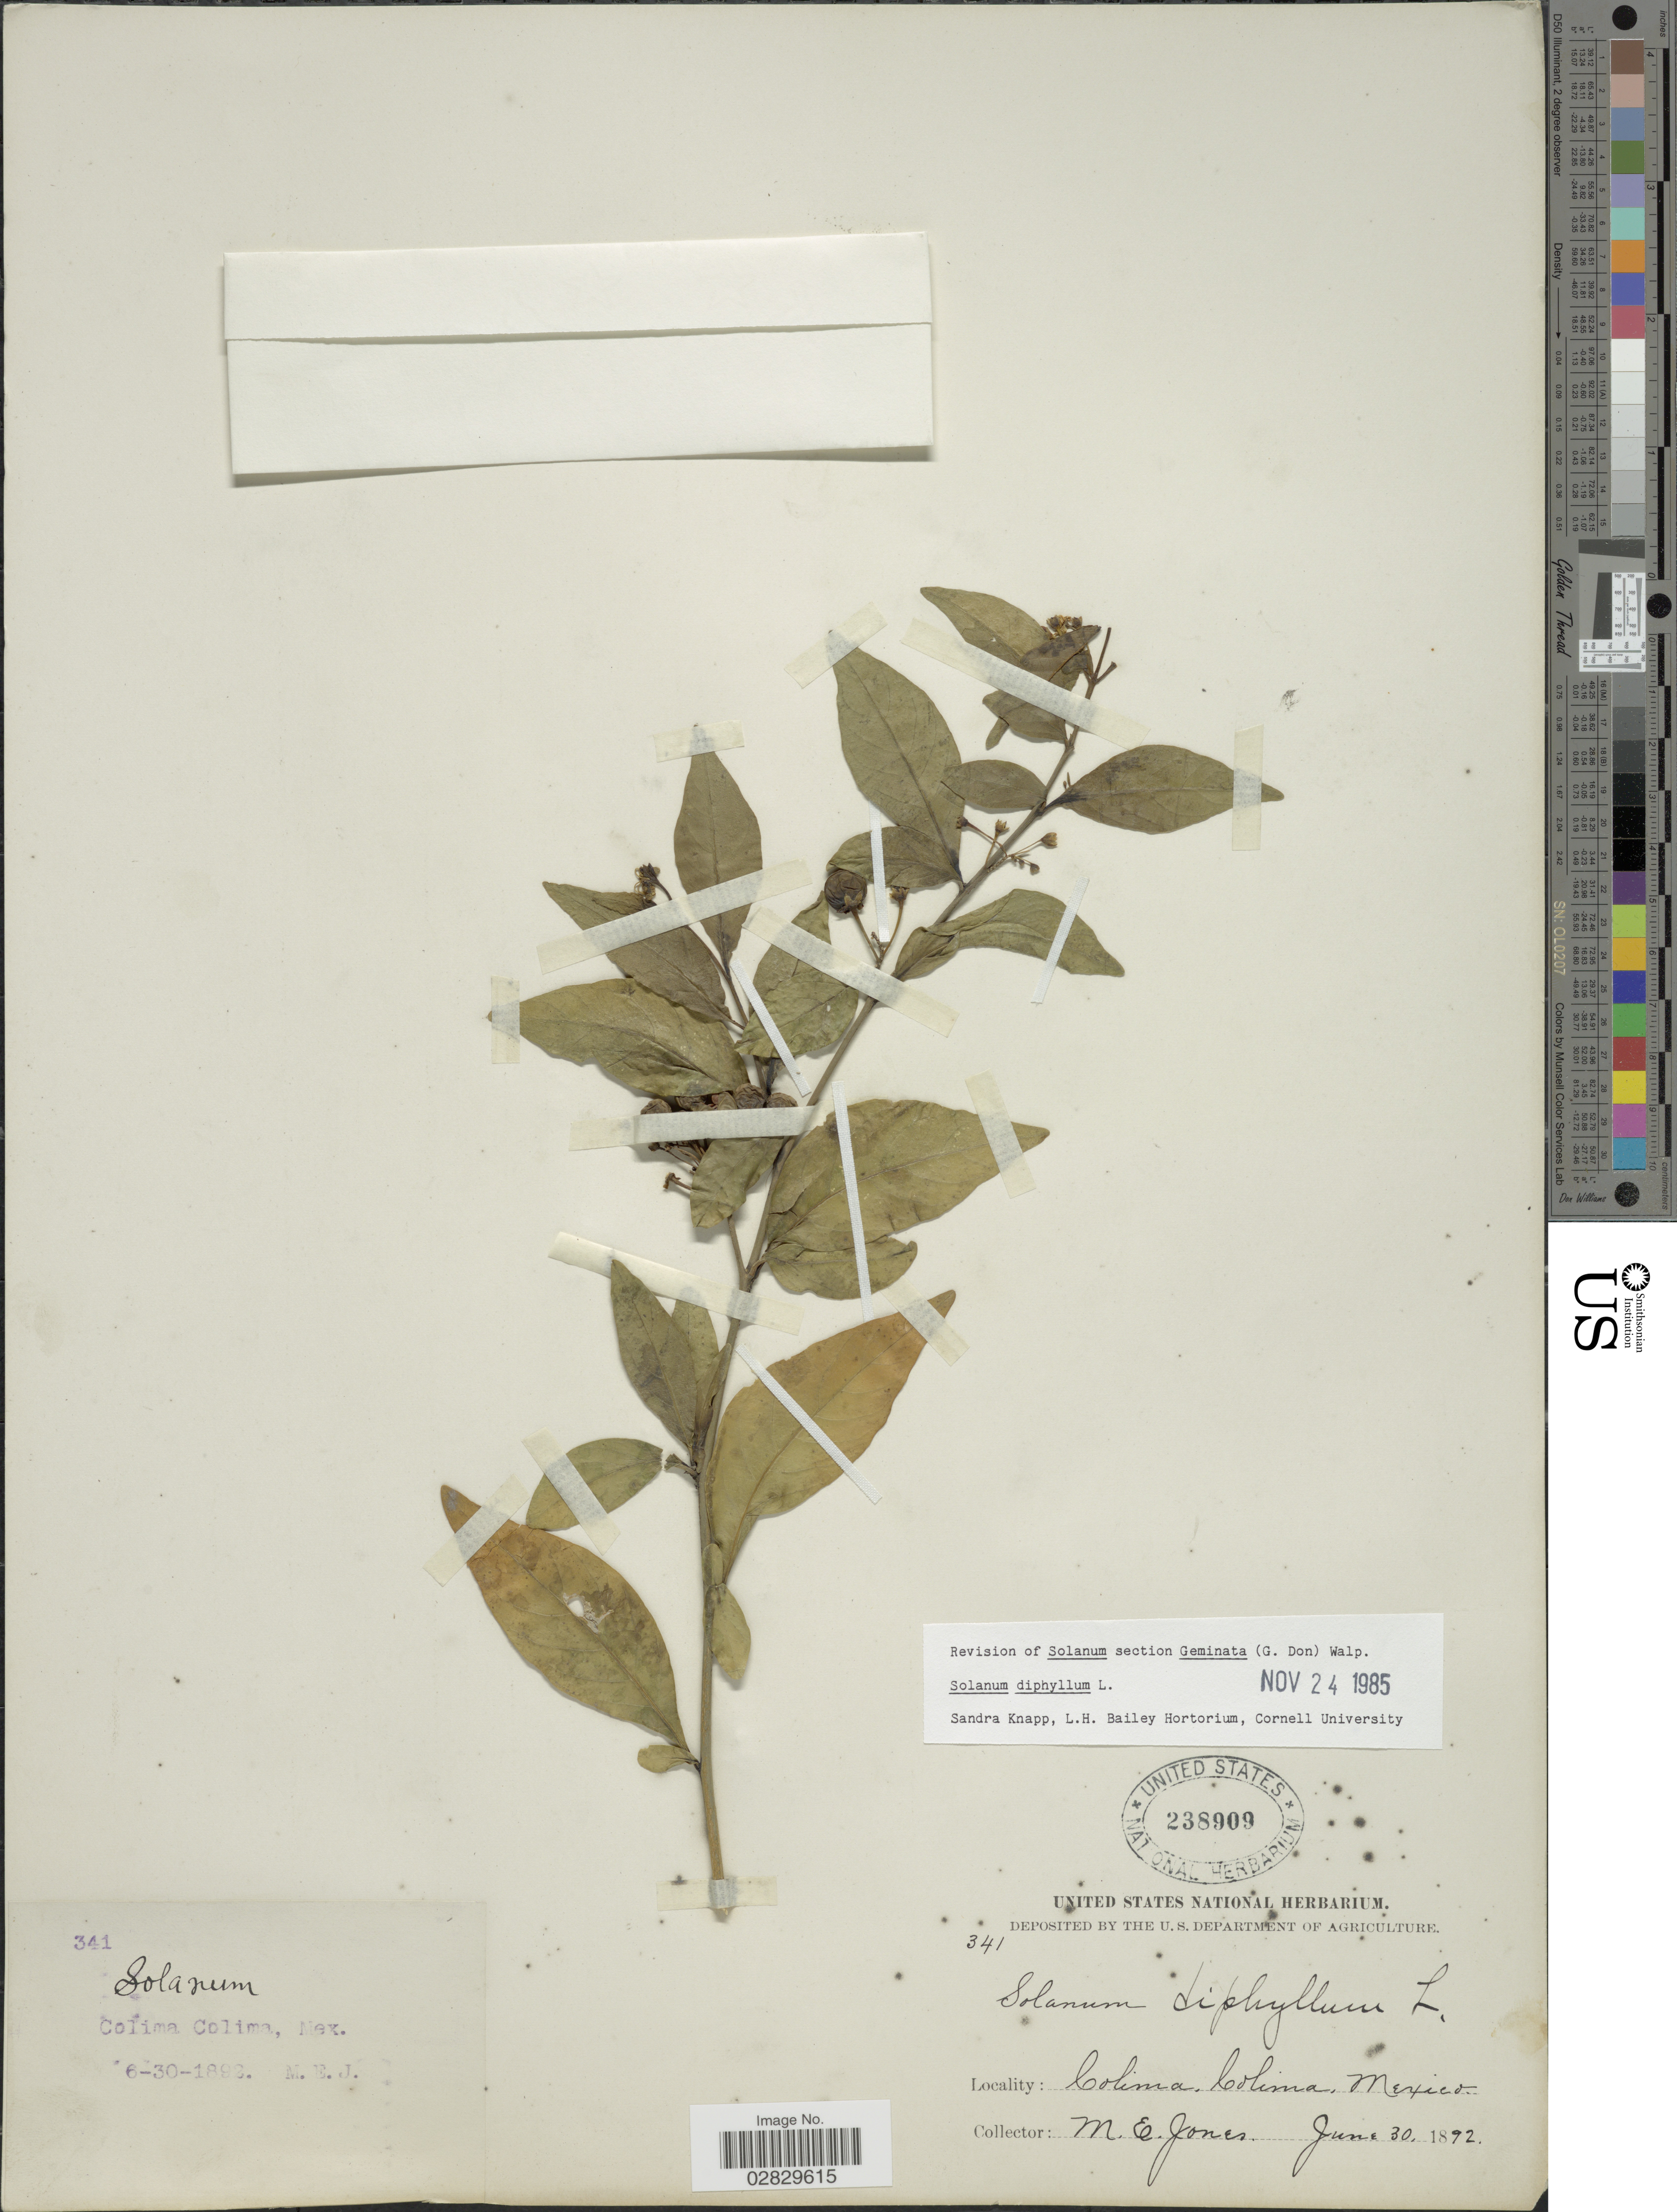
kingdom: Plantae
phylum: Tracheophyta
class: Magnoliopsida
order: Solanales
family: Solanaceae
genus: Solanum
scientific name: Solanum diphyllum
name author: L.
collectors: M. E. Jones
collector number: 341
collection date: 1892-06-30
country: Mexico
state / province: Colima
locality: Colima.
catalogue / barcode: US 238909